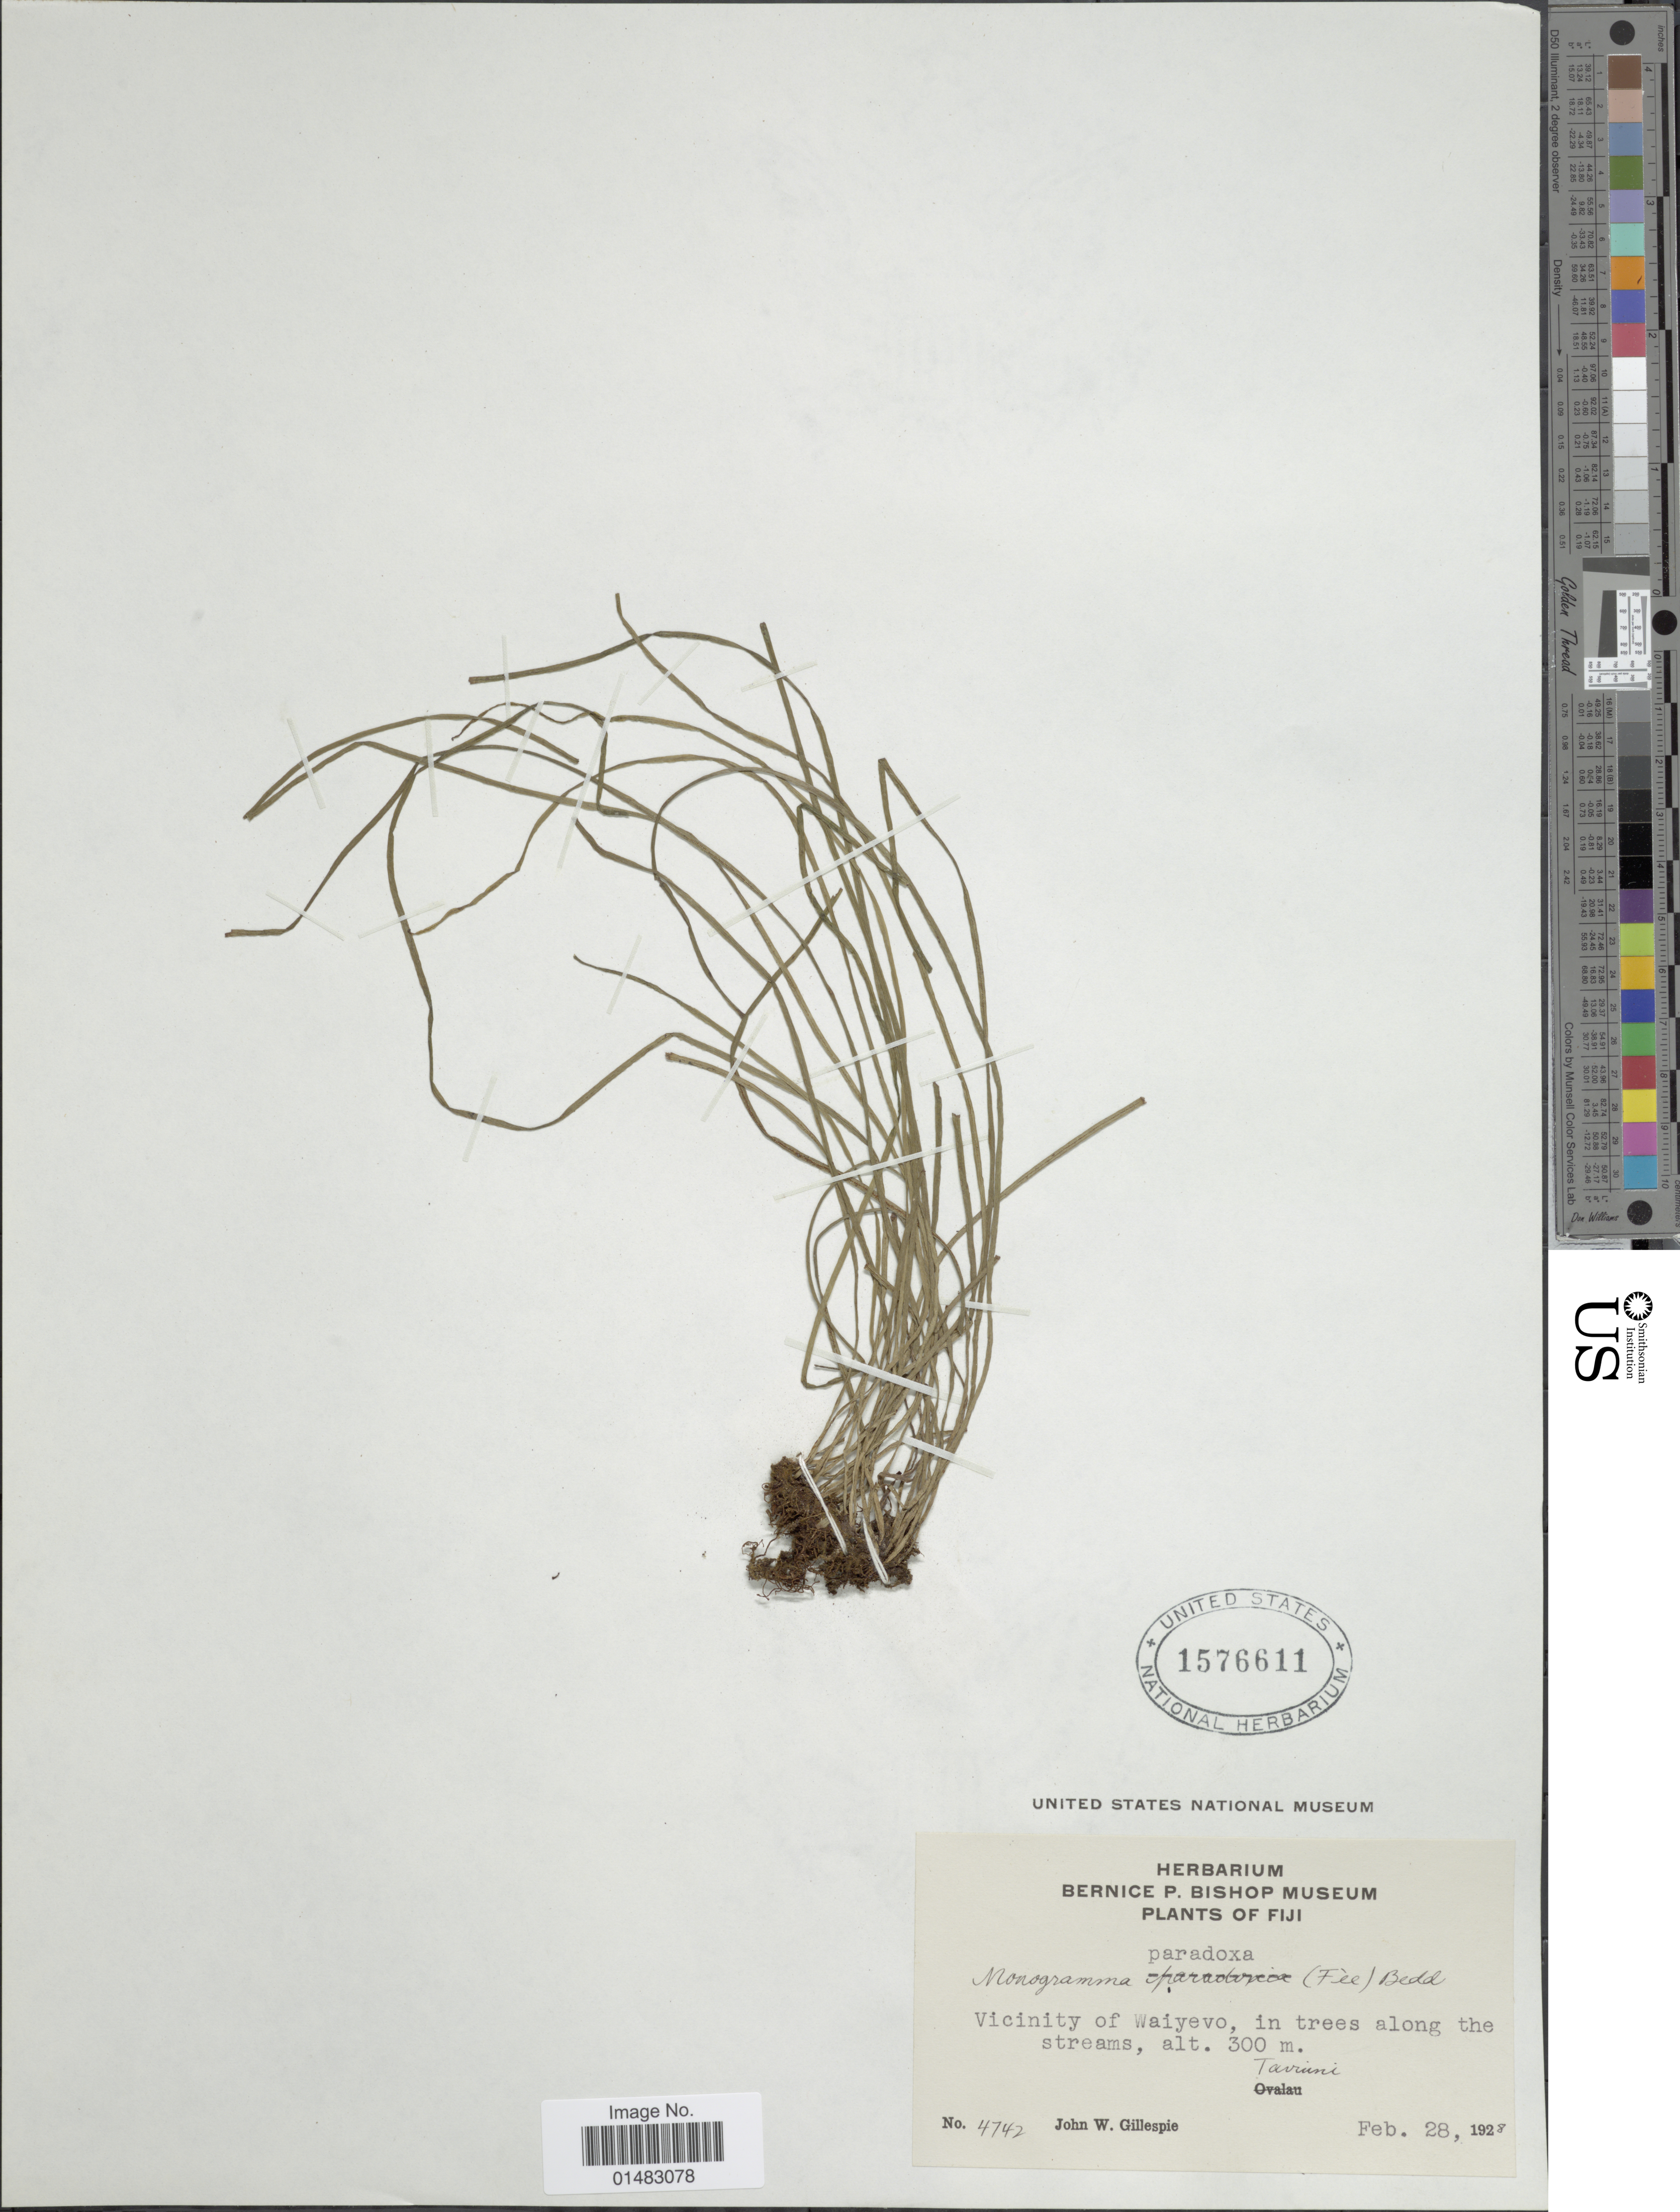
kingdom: Plantae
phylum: Tracheophyta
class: Polypodiopsida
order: Polypodiales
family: Pteridaceae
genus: Vaginularia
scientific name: Vaginularia angustissima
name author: (Brack.) Mett.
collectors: J. W. Gillespie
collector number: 4742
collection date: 1928-02-28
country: Fiji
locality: Vicinity of Waiyevo, in trees along the streams, Taviumi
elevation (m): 300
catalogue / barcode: US 1576611